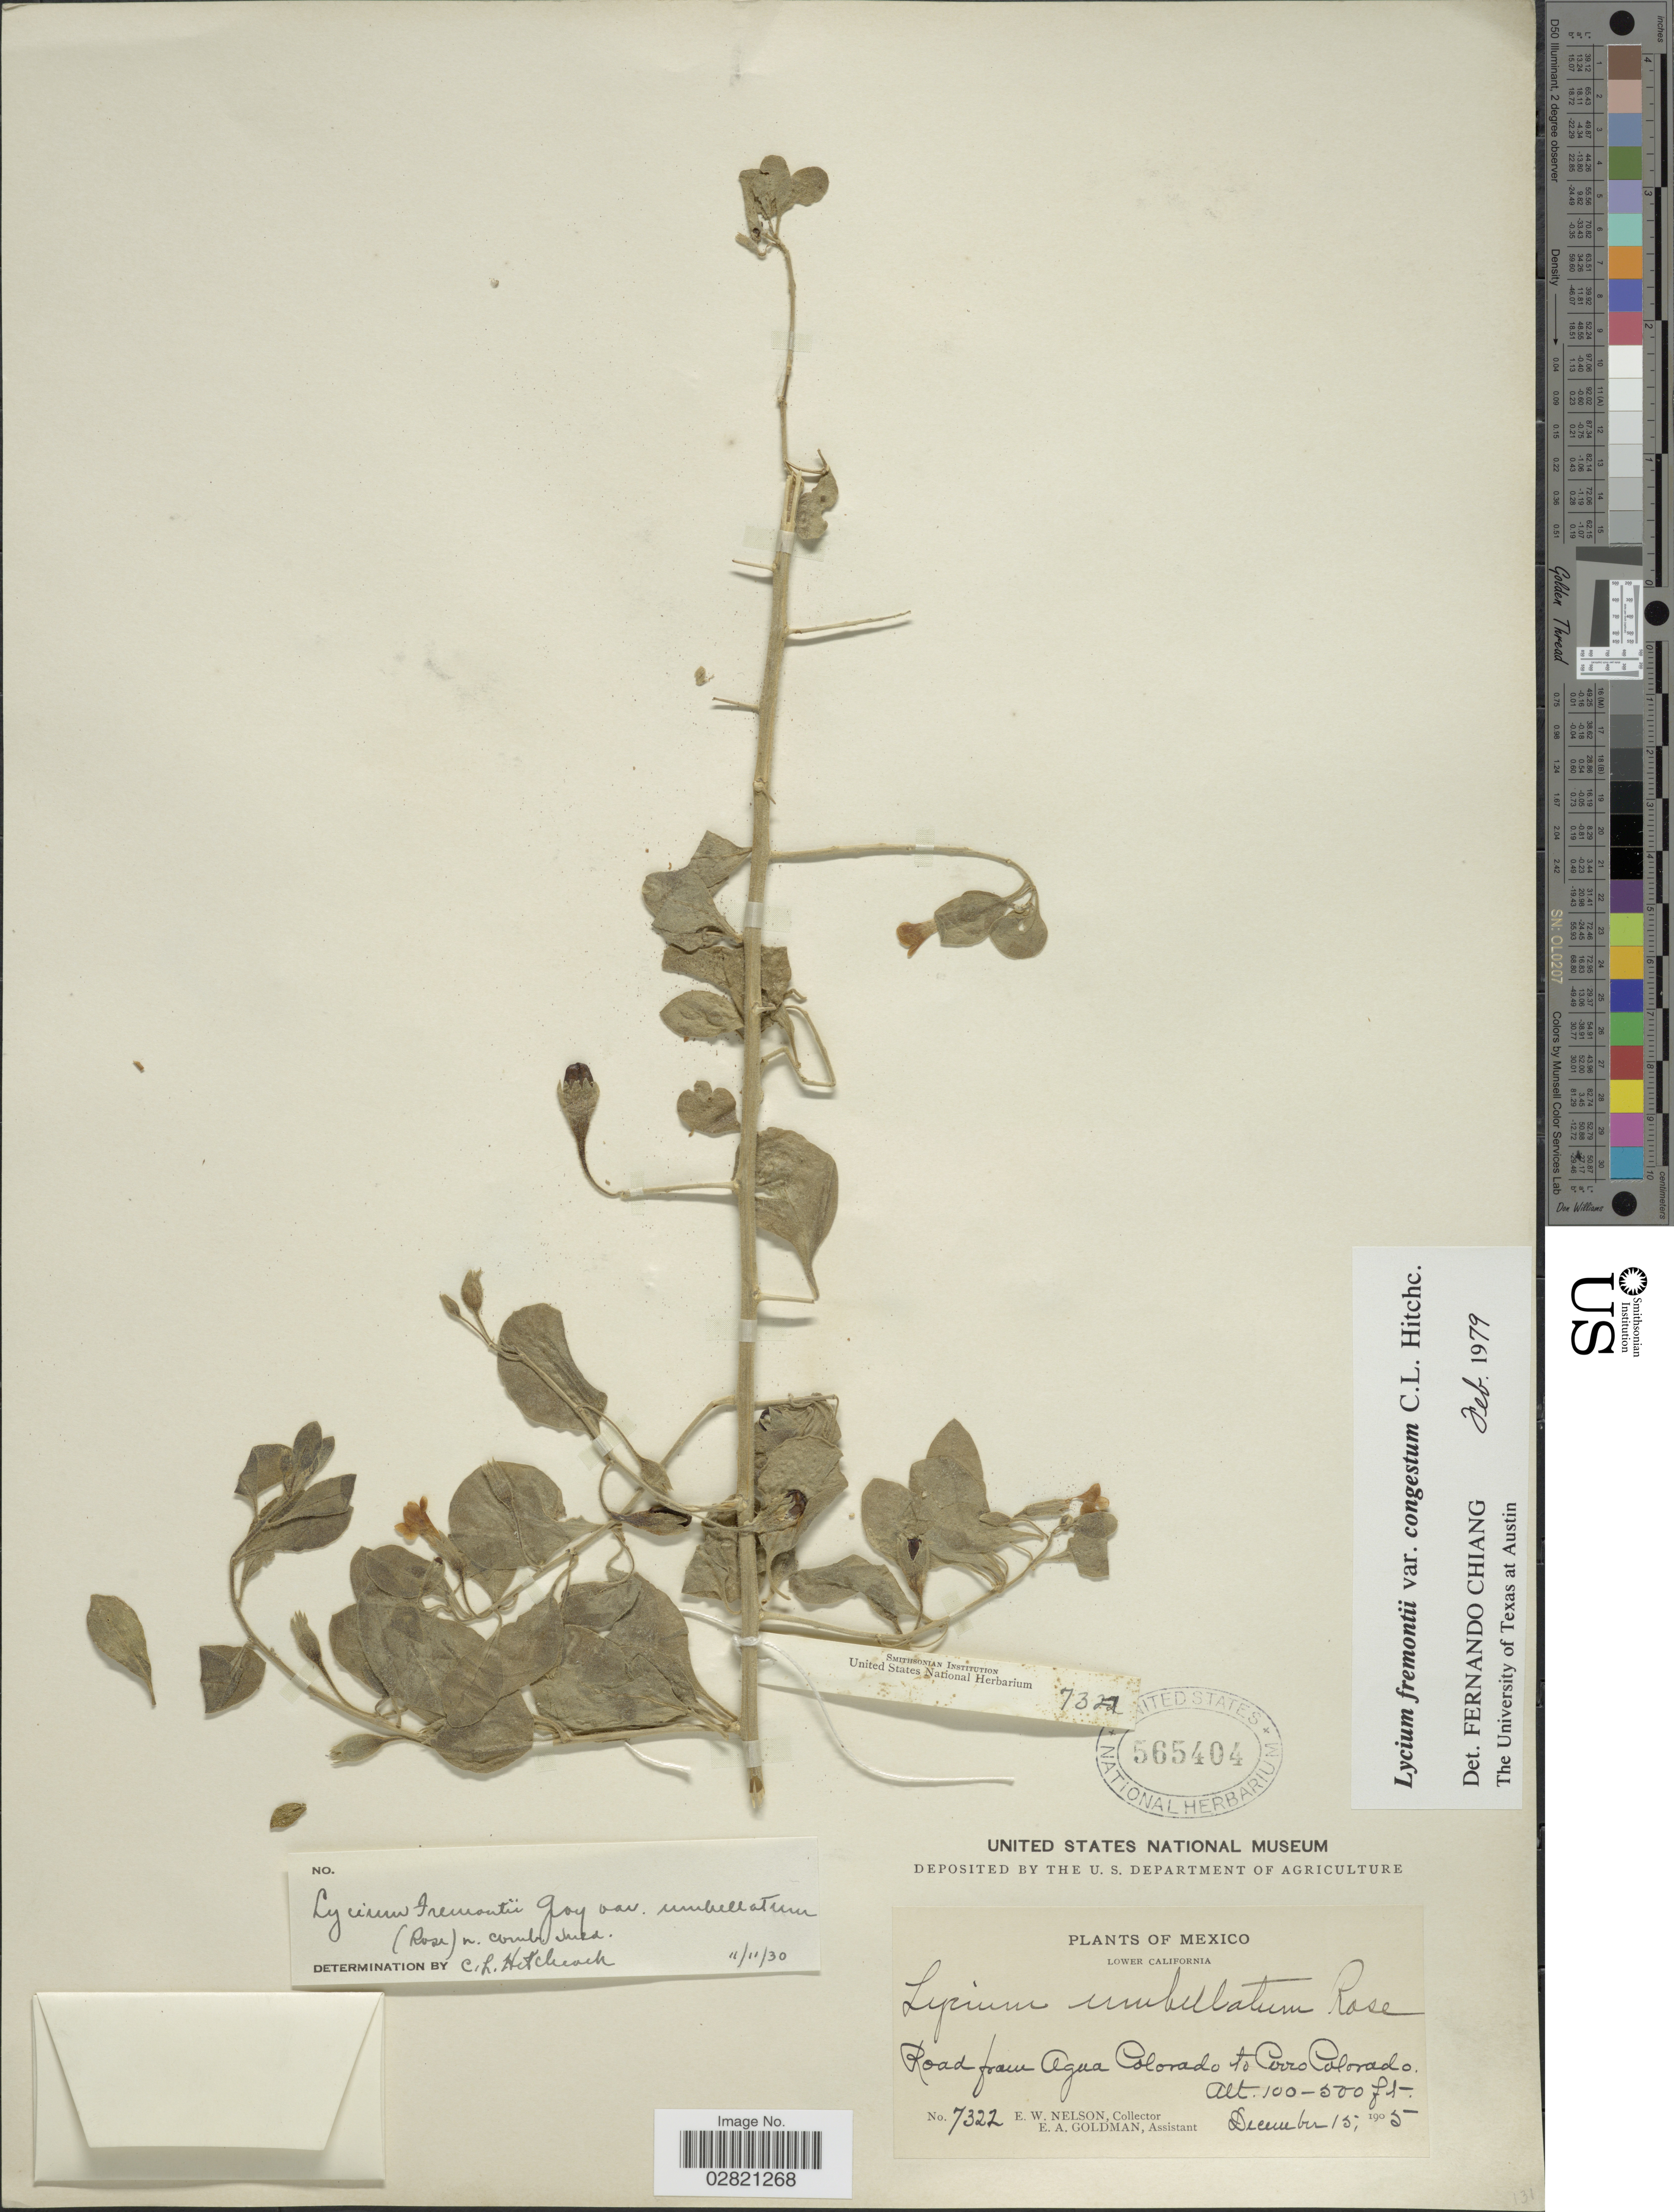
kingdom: Plantae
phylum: Tracheophyta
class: Magnoliopsida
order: Solanales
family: Solanaceae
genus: Lycium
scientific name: Lycium fremontii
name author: A. Gray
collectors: E. W. Nelson & E. A. Goldman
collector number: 7322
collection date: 1905-12-15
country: Mexico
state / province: Baja California Norte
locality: Lower California, Road from Agua Colorado to Cerro Colorado.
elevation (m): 30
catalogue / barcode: US 565404